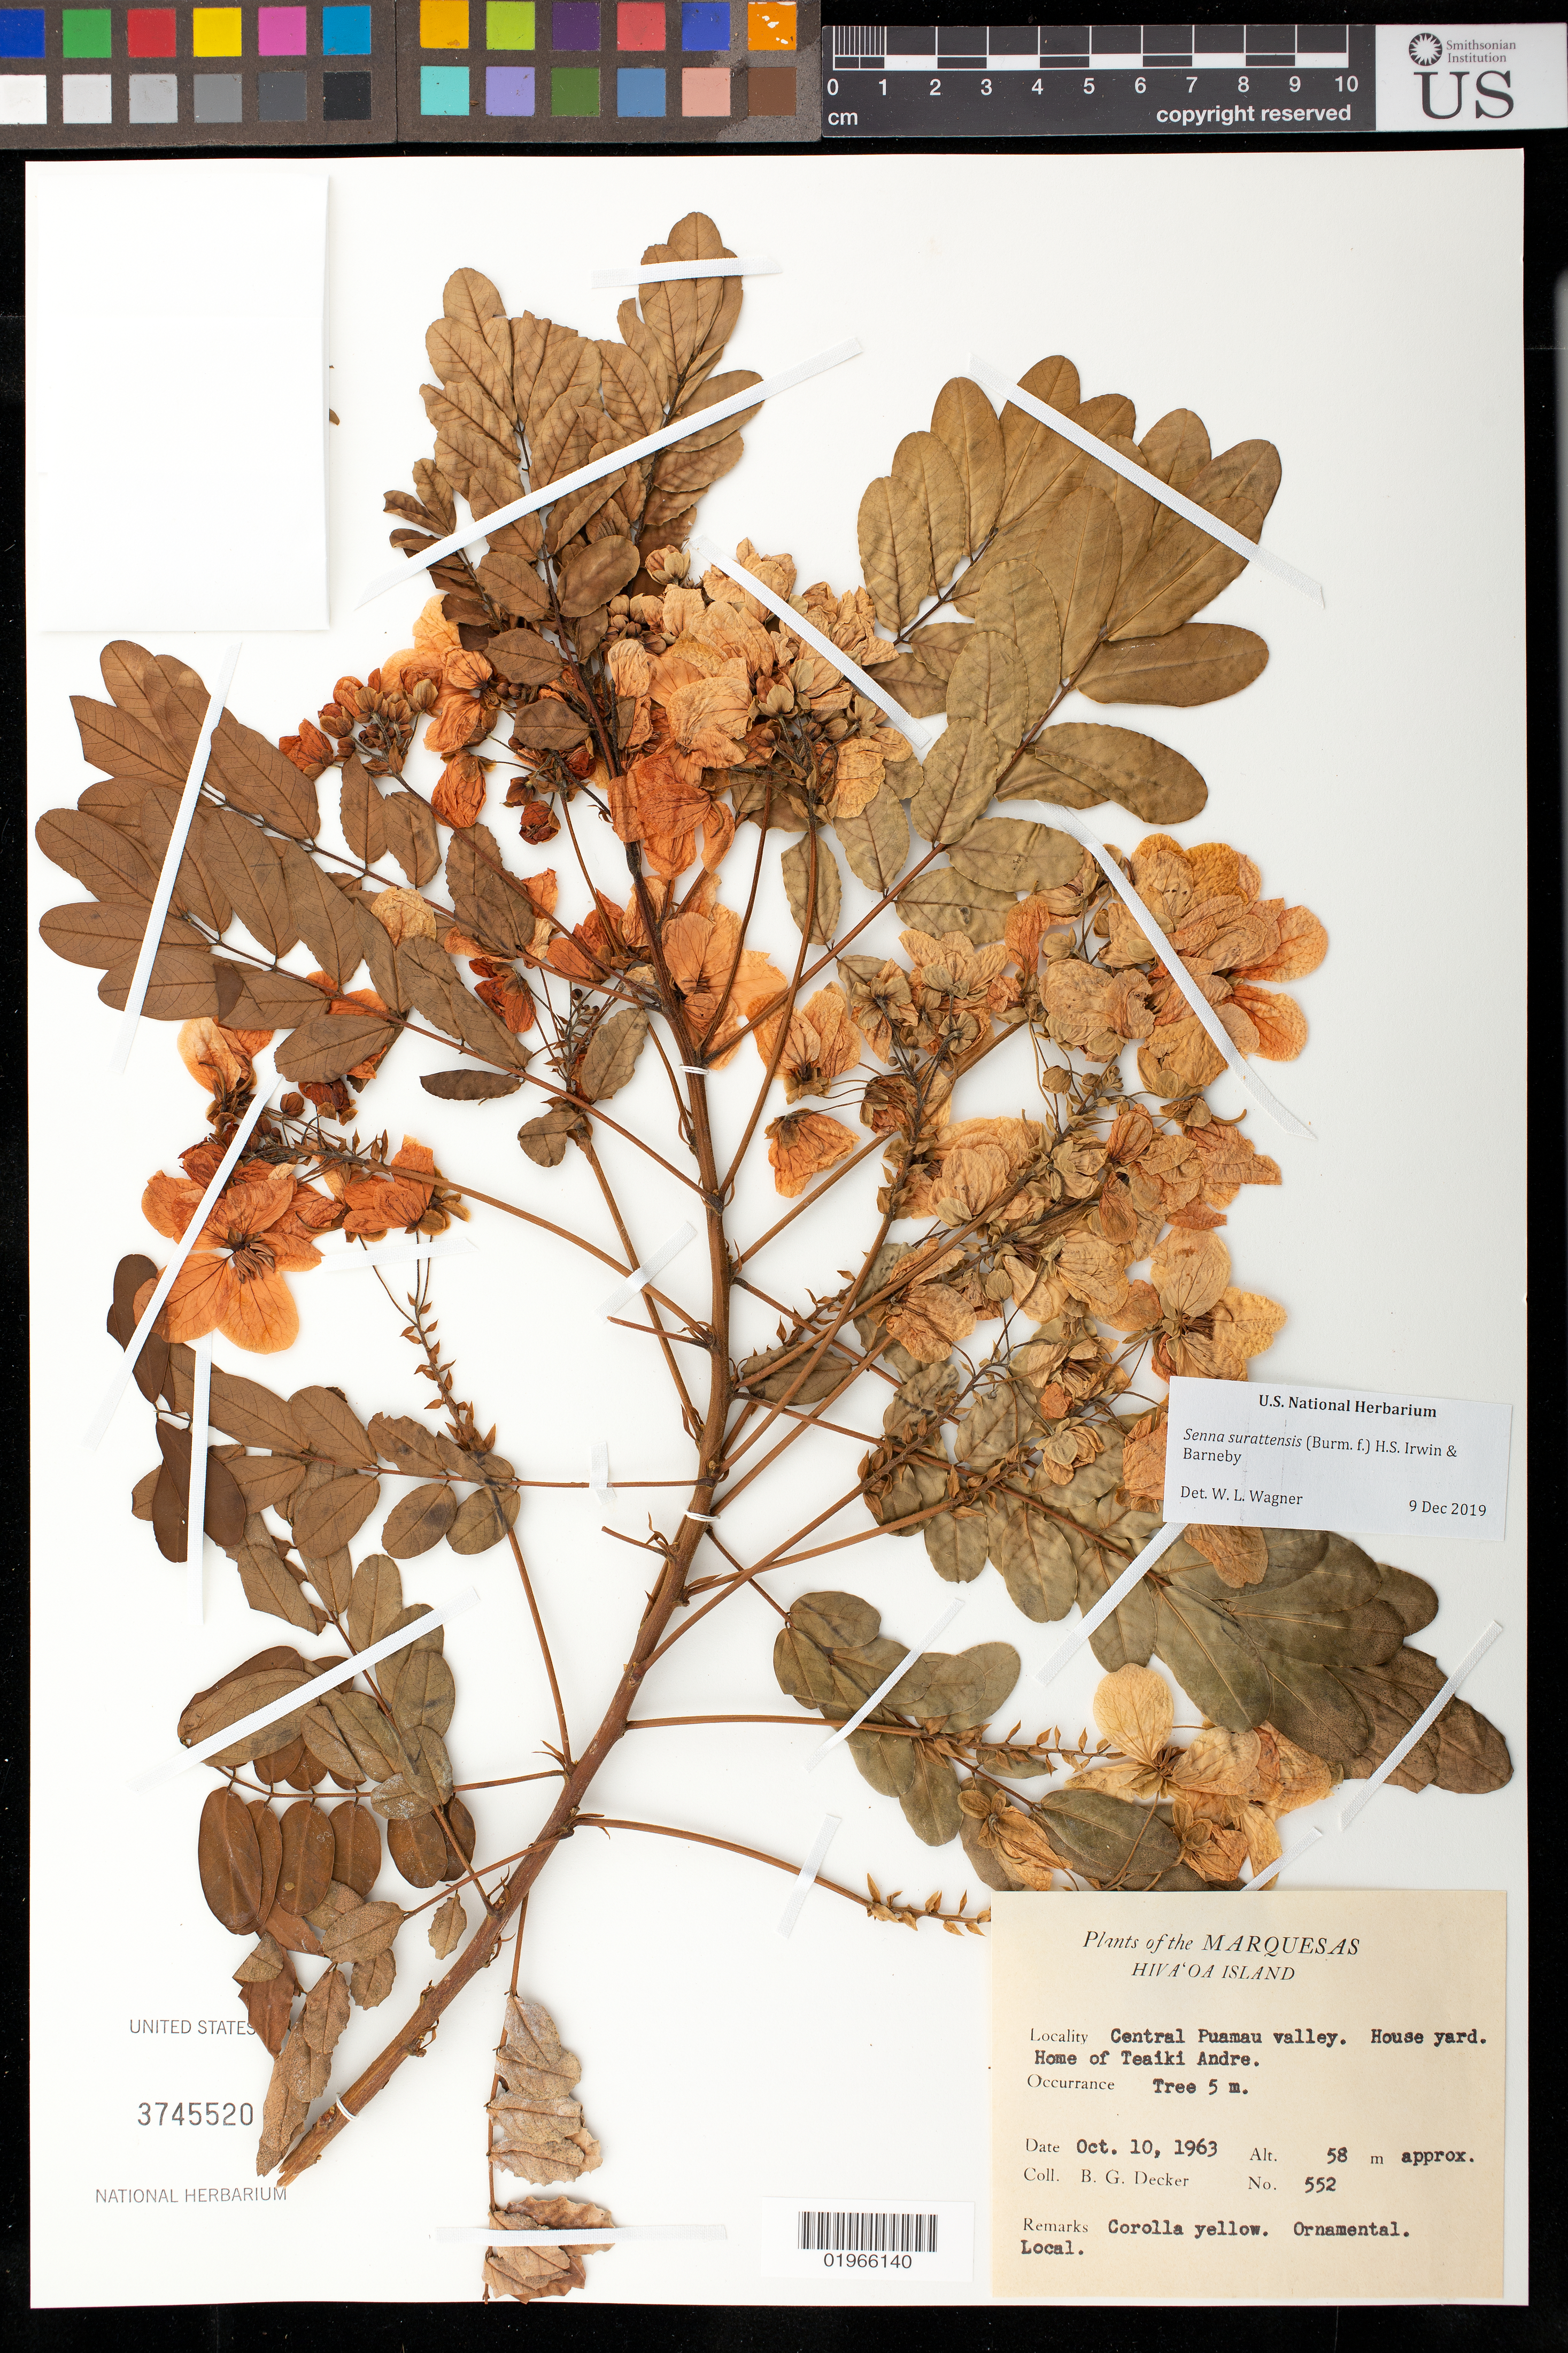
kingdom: Plantae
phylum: Tracheophyta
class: Magnoliopsida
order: Fabales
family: Fabaceae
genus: Senna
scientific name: Senna surattensis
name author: (Burm. f.) H.S. Irwin & Barneby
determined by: Wagner, W. L., (BOT), Smithsonian Institution - National Museum of Natural History (UNITED STATES)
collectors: B. G. Decker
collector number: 552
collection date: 1963-09-10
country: French Polynesia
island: Hiva Oa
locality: central Puamau Valley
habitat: Planted; ornamental; local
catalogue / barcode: US 3745520